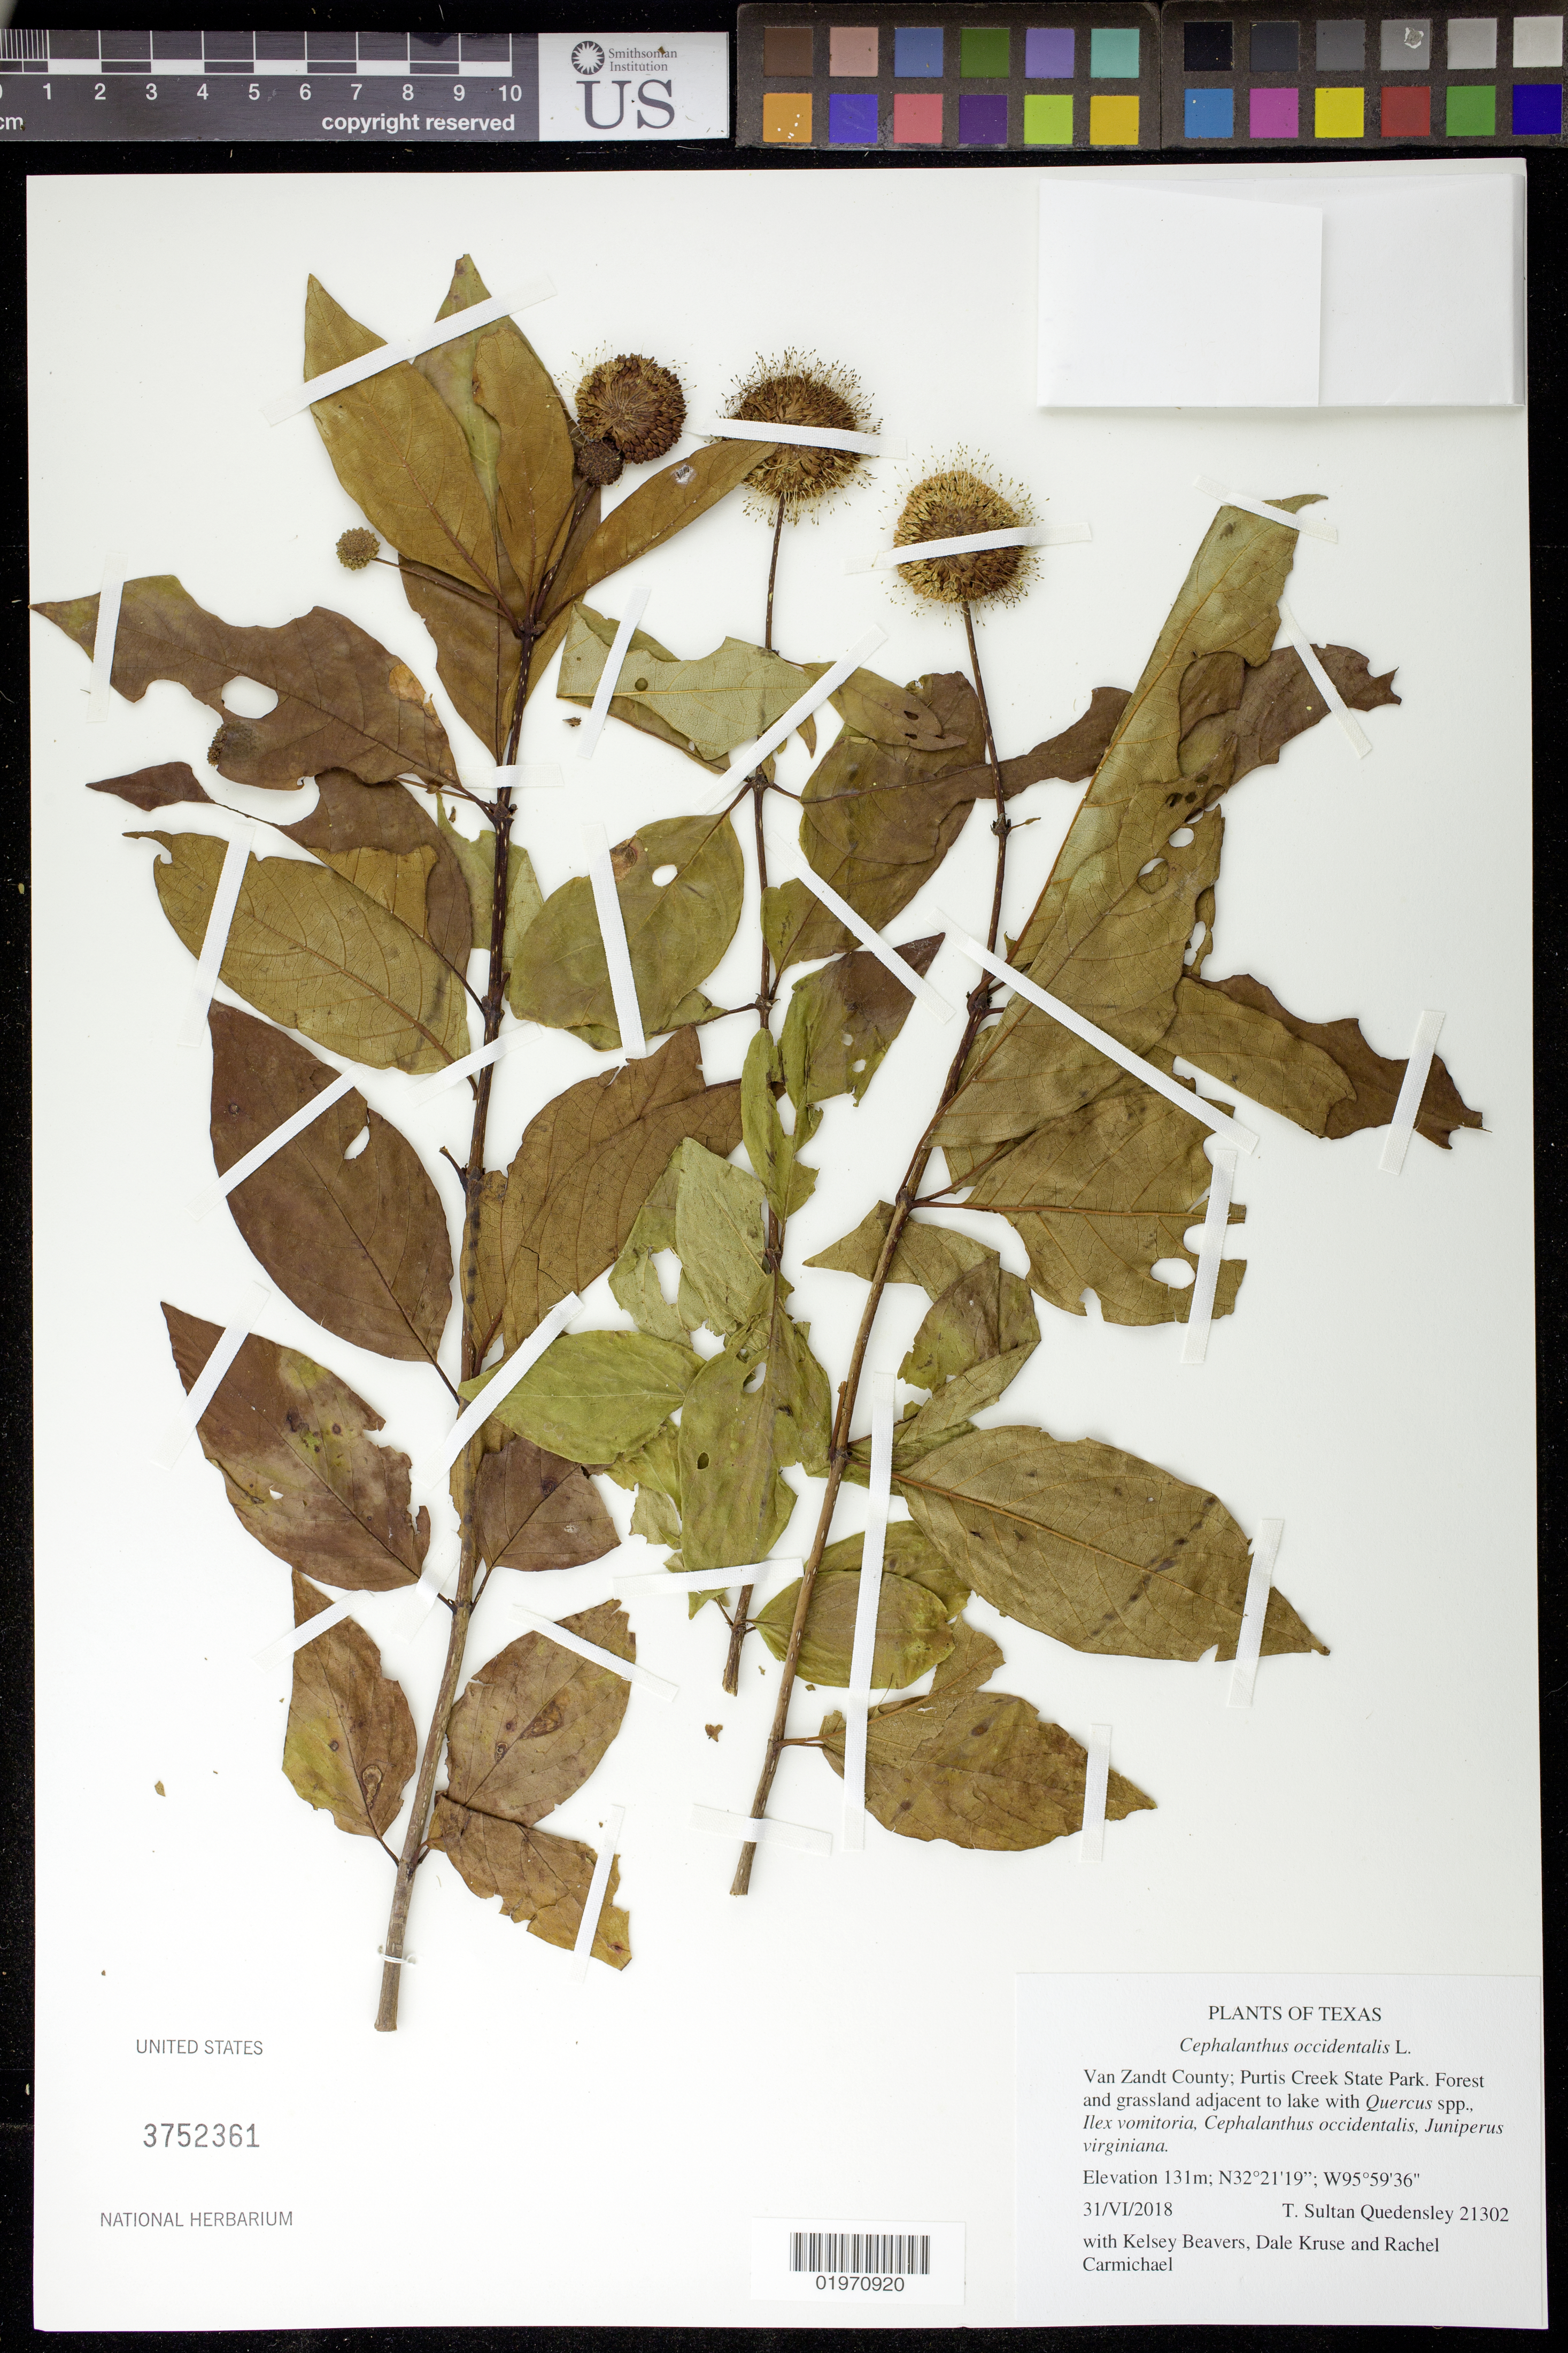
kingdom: Plantae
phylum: Tracheophyta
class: Magnoliopsida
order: Gentianales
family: Rubiaceae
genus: Cephalanthus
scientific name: Cephalanthus occidentalis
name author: L.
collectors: T. S. Quedensley, K. Beavers, D. Kruse & R. Carmichael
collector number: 21302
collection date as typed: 30 Jun 2018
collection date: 2018-06-30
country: United States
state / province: Texas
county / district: Van Zaudt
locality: Purtis Creek State Park.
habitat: Forest and grassland adjacent to lake with Quercus spp., Ilex vomitoria, Cephalanthus occidentalis, Juniperus virginiana.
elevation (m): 131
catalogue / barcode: US 3752361